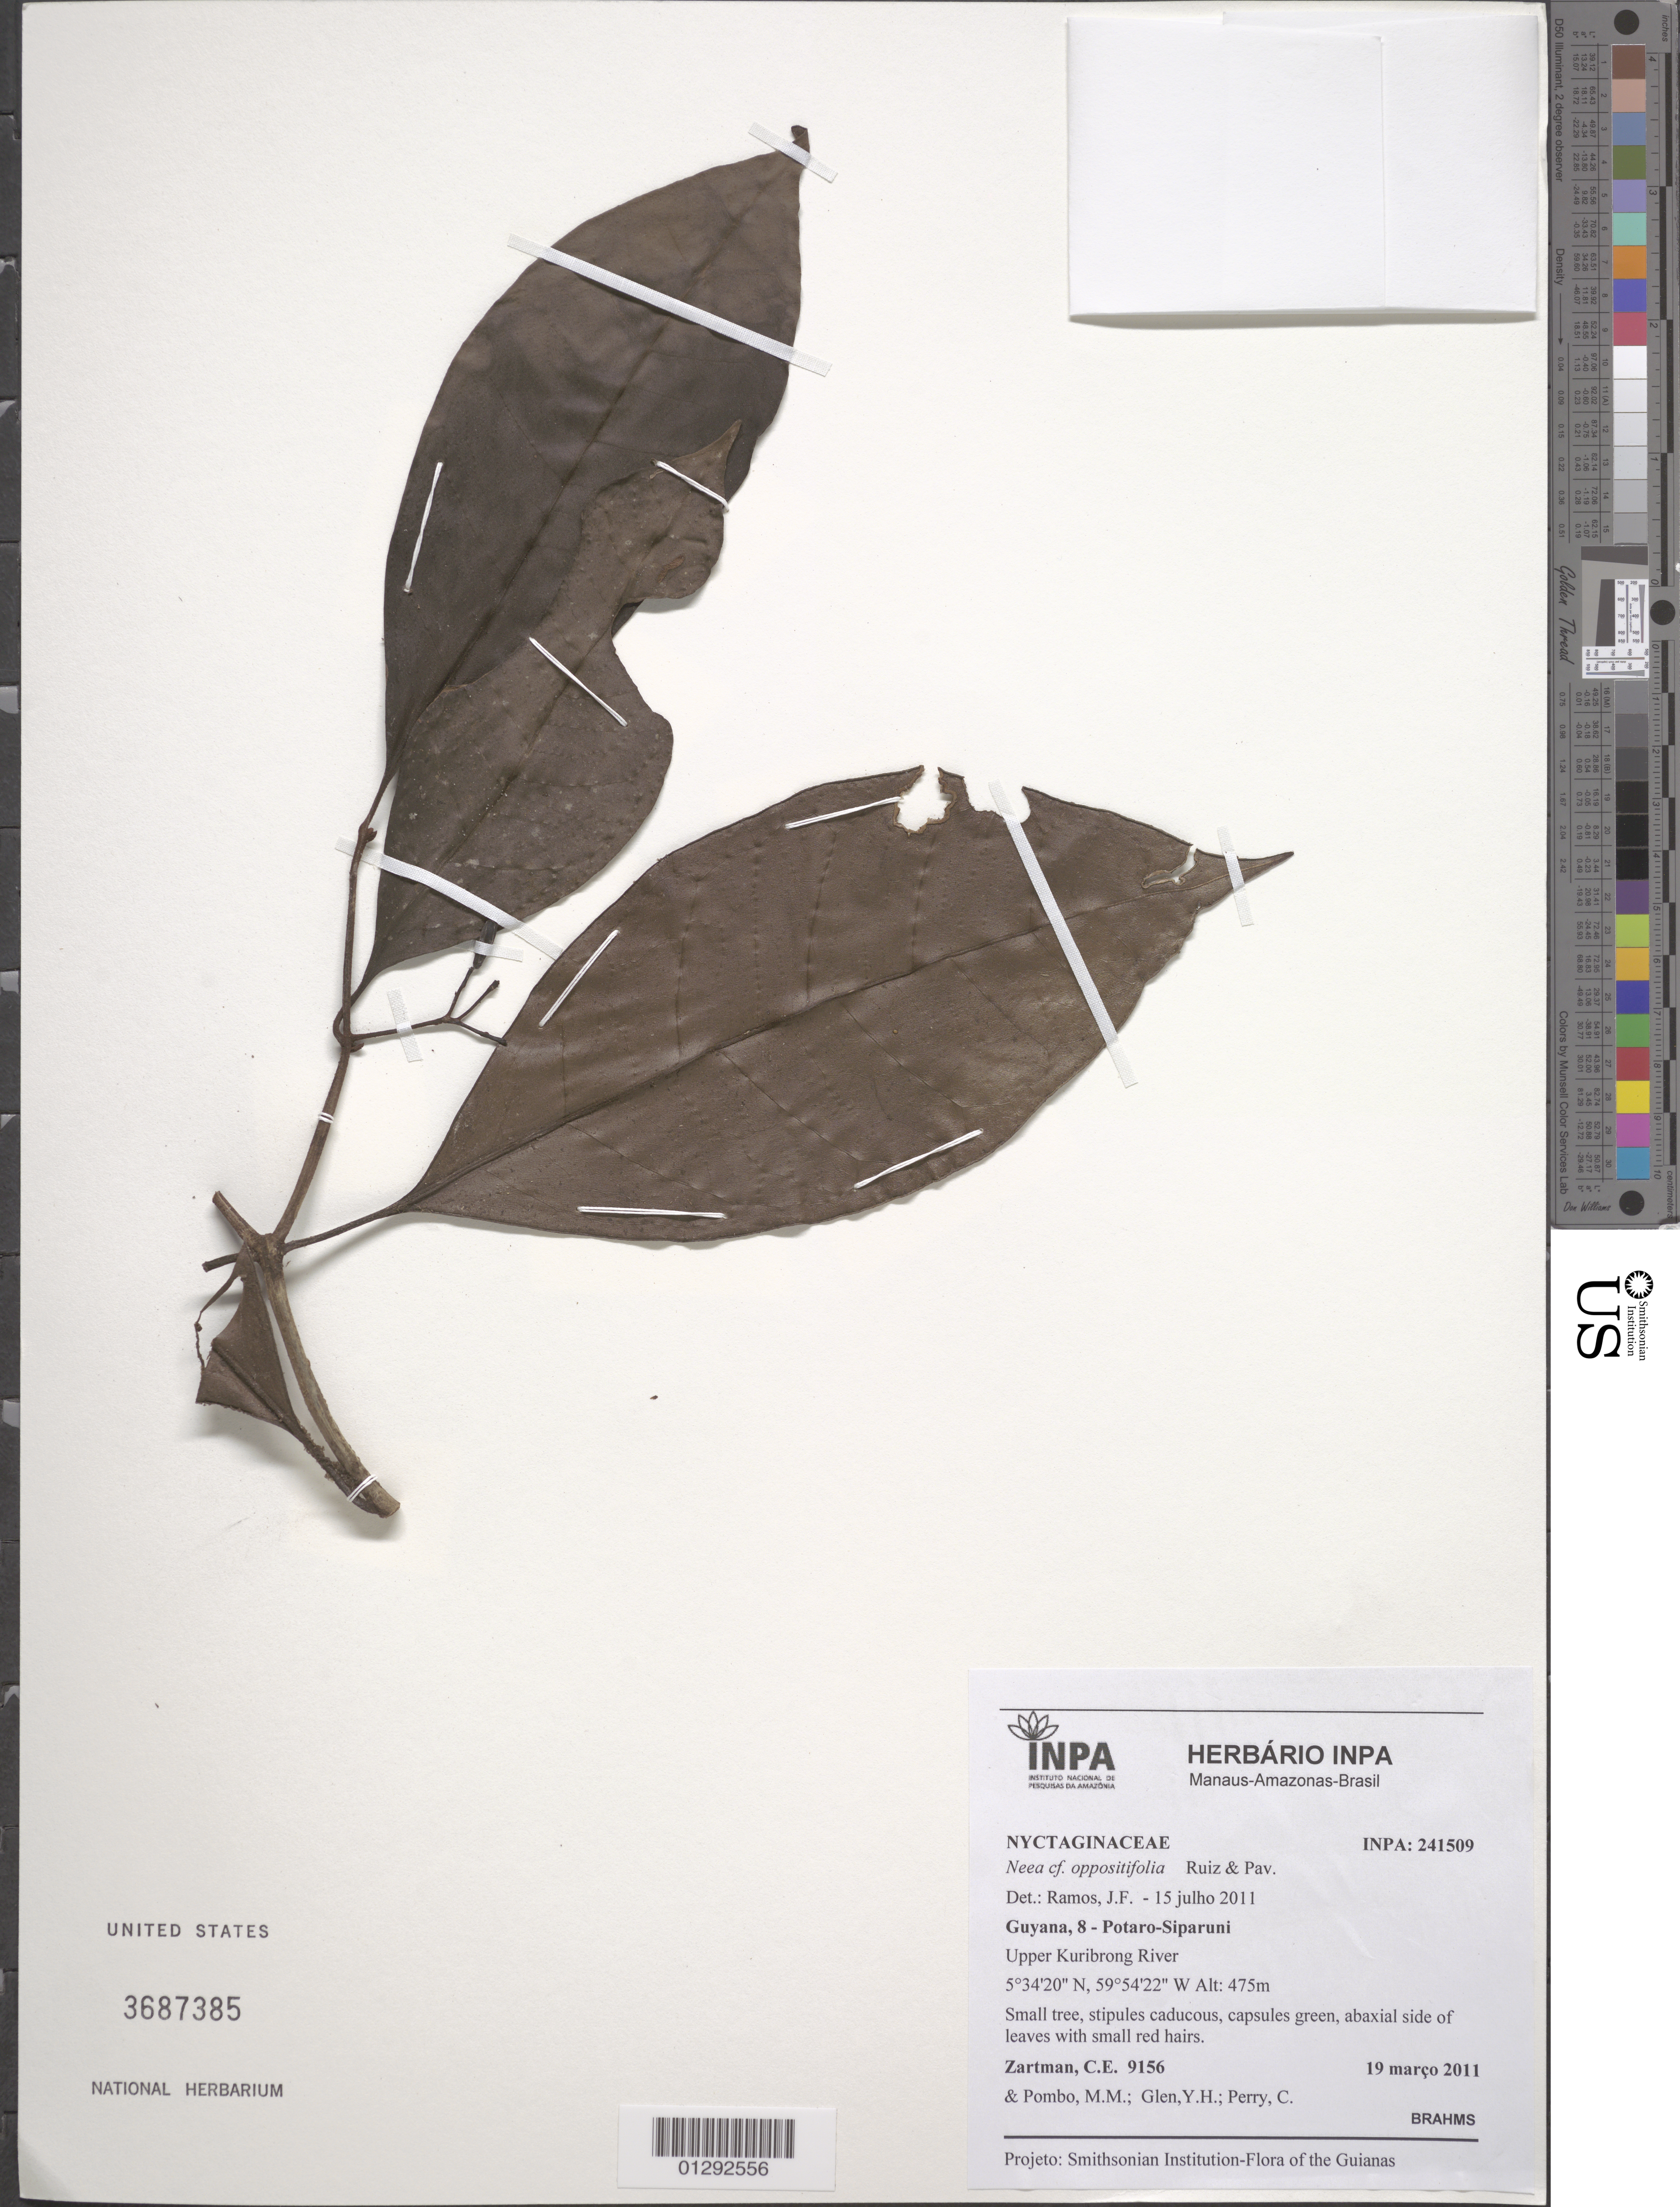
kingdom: Plantae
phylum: Tracheophyta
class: Magnoliopsida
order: Caryophyllales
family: Nyctaginaceae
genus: Neea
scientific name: Neea oppositifolia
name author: Ruiz & Pav.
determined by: Ramos, J. F.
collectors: C. Zartman, M. Pombo, Y. Glen & C. Perry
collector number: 9156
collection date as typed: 19 Mar 2011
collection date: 2011-03-19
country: Guyana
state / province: Potaro-Siparuni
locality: Upper Kuribrong River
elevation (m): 475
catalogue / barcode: US 3687385